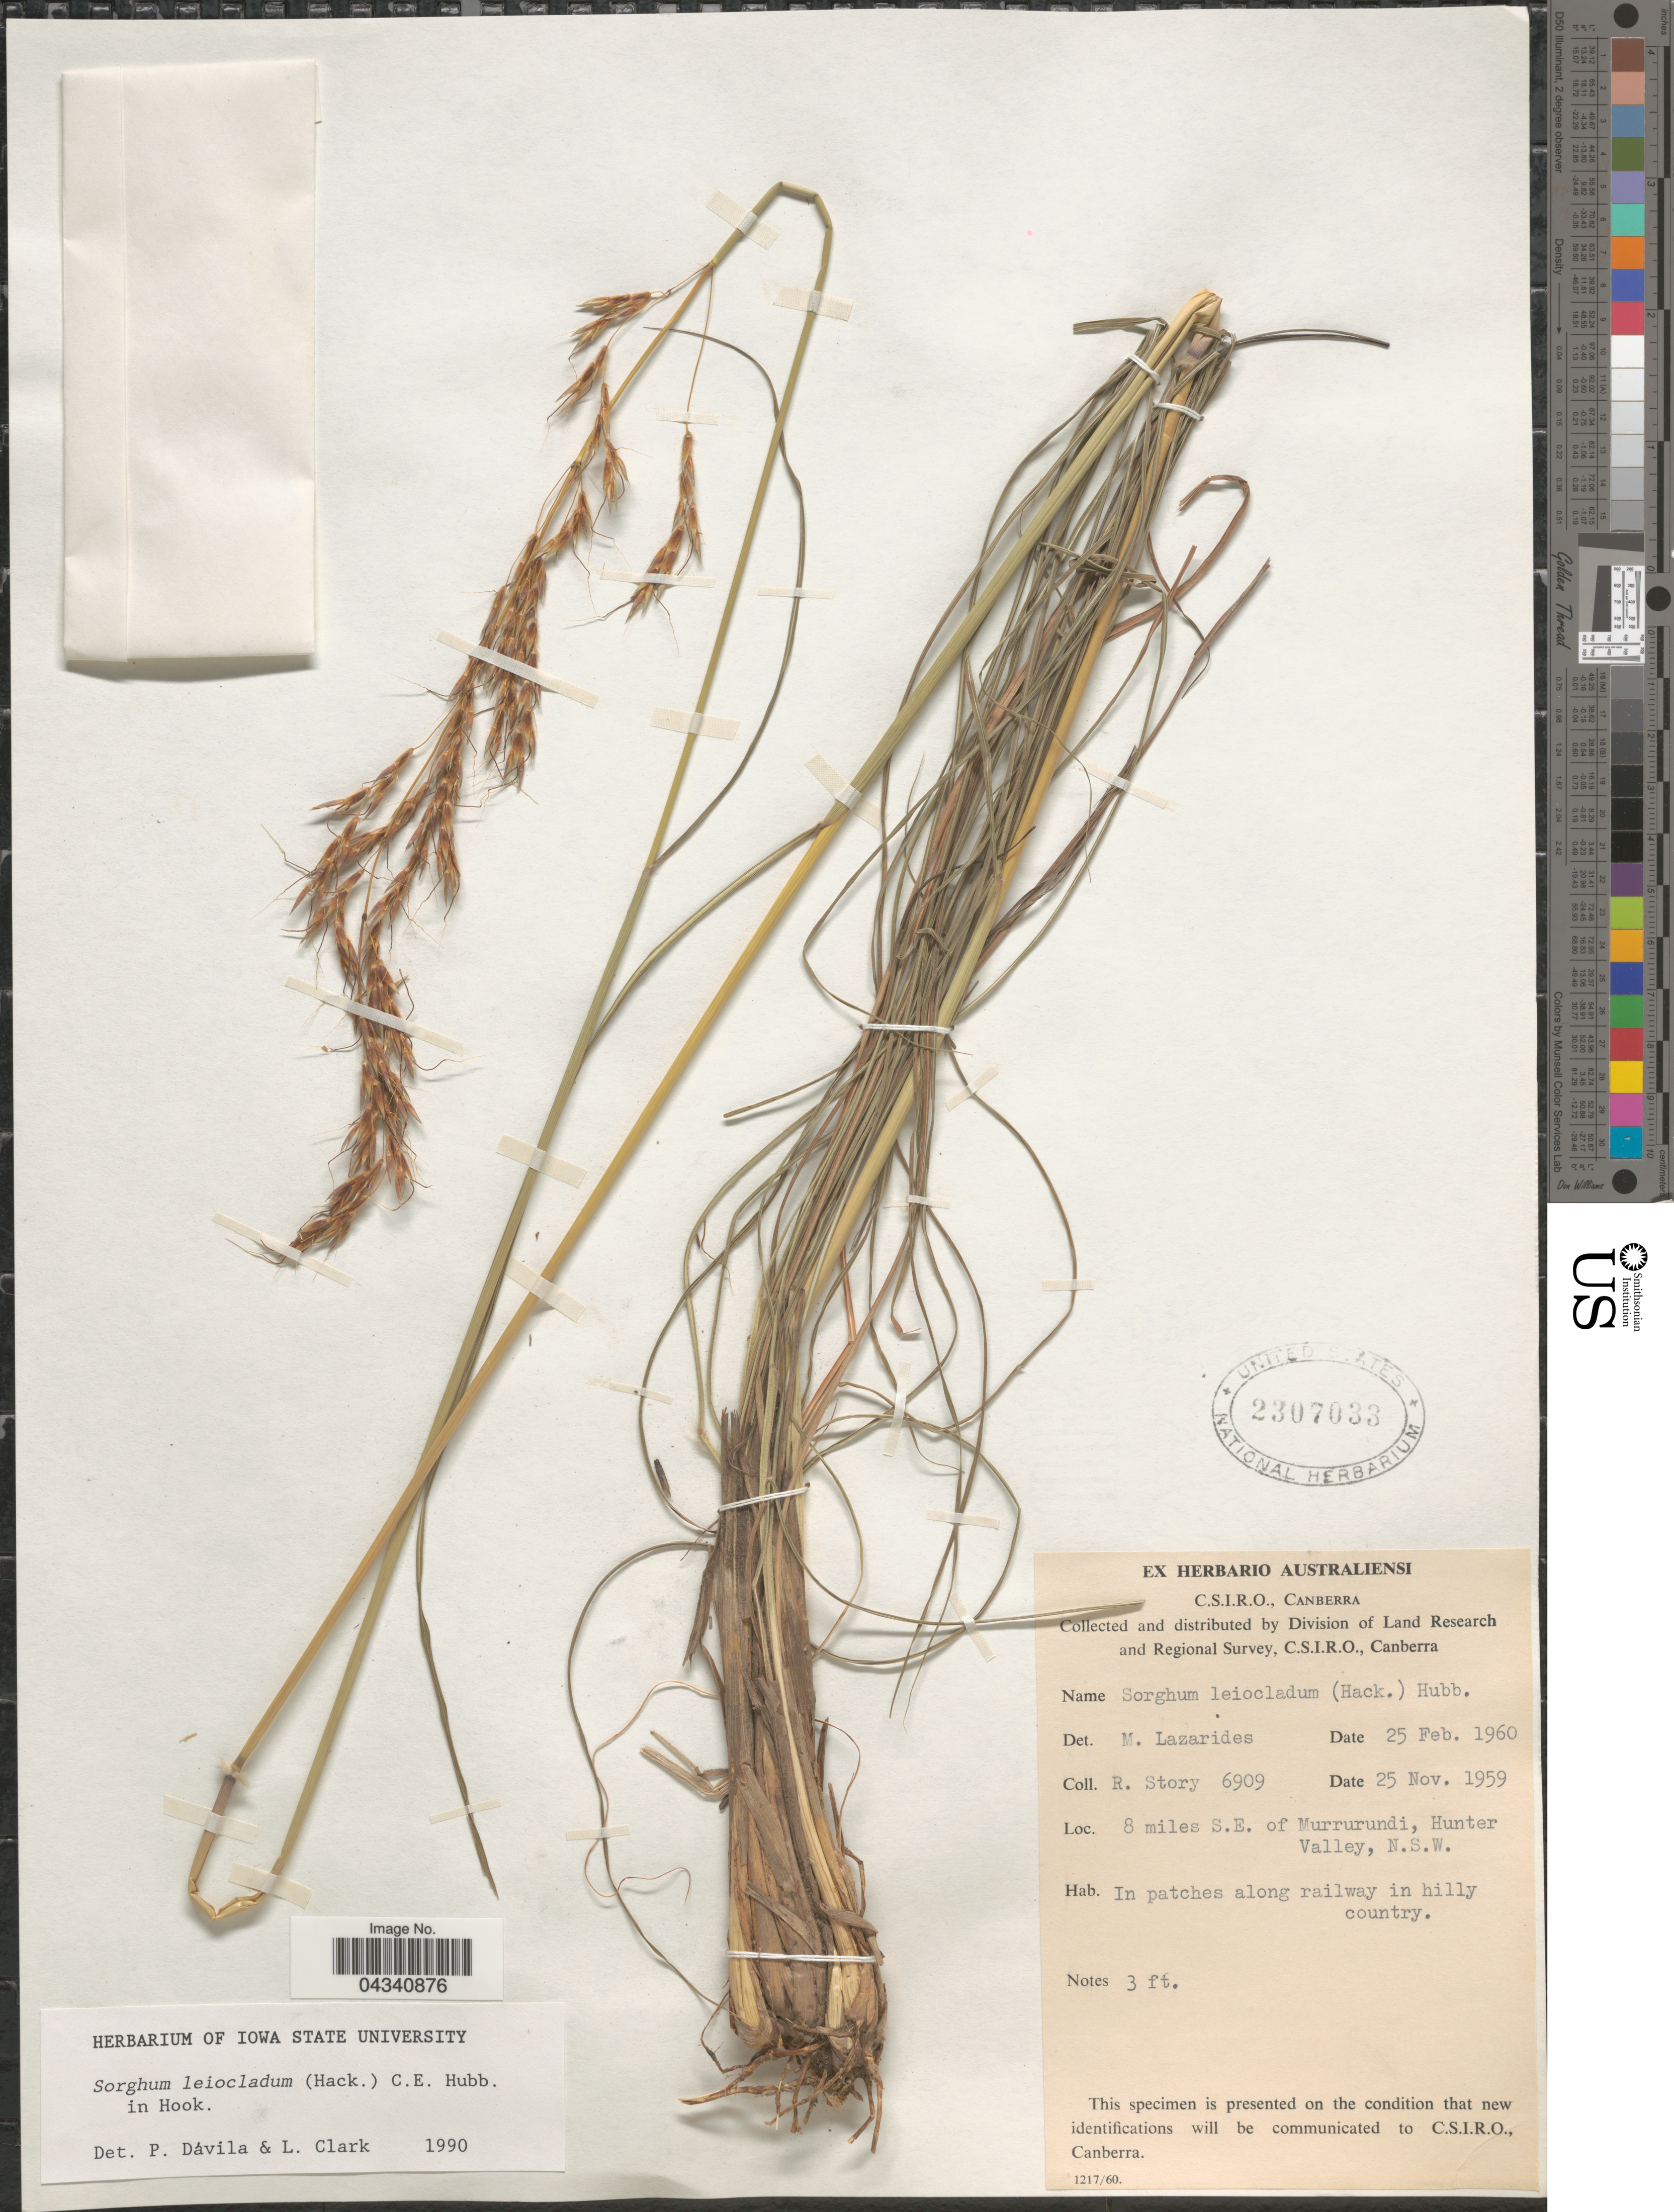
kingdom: Plantae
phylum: Tracheophyta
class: Liliopsida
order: Poales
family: Poaceae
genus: Sorghum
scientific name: Sorghum leiocladum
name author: (J. Hack.) C.E. Hubb.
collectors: R. Story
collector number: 6909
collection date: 1959-11-25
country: Australia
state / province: New South Wales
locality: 8 miles S. E. of Murrurundi, Hunter Valley.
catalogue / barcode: US 2307033